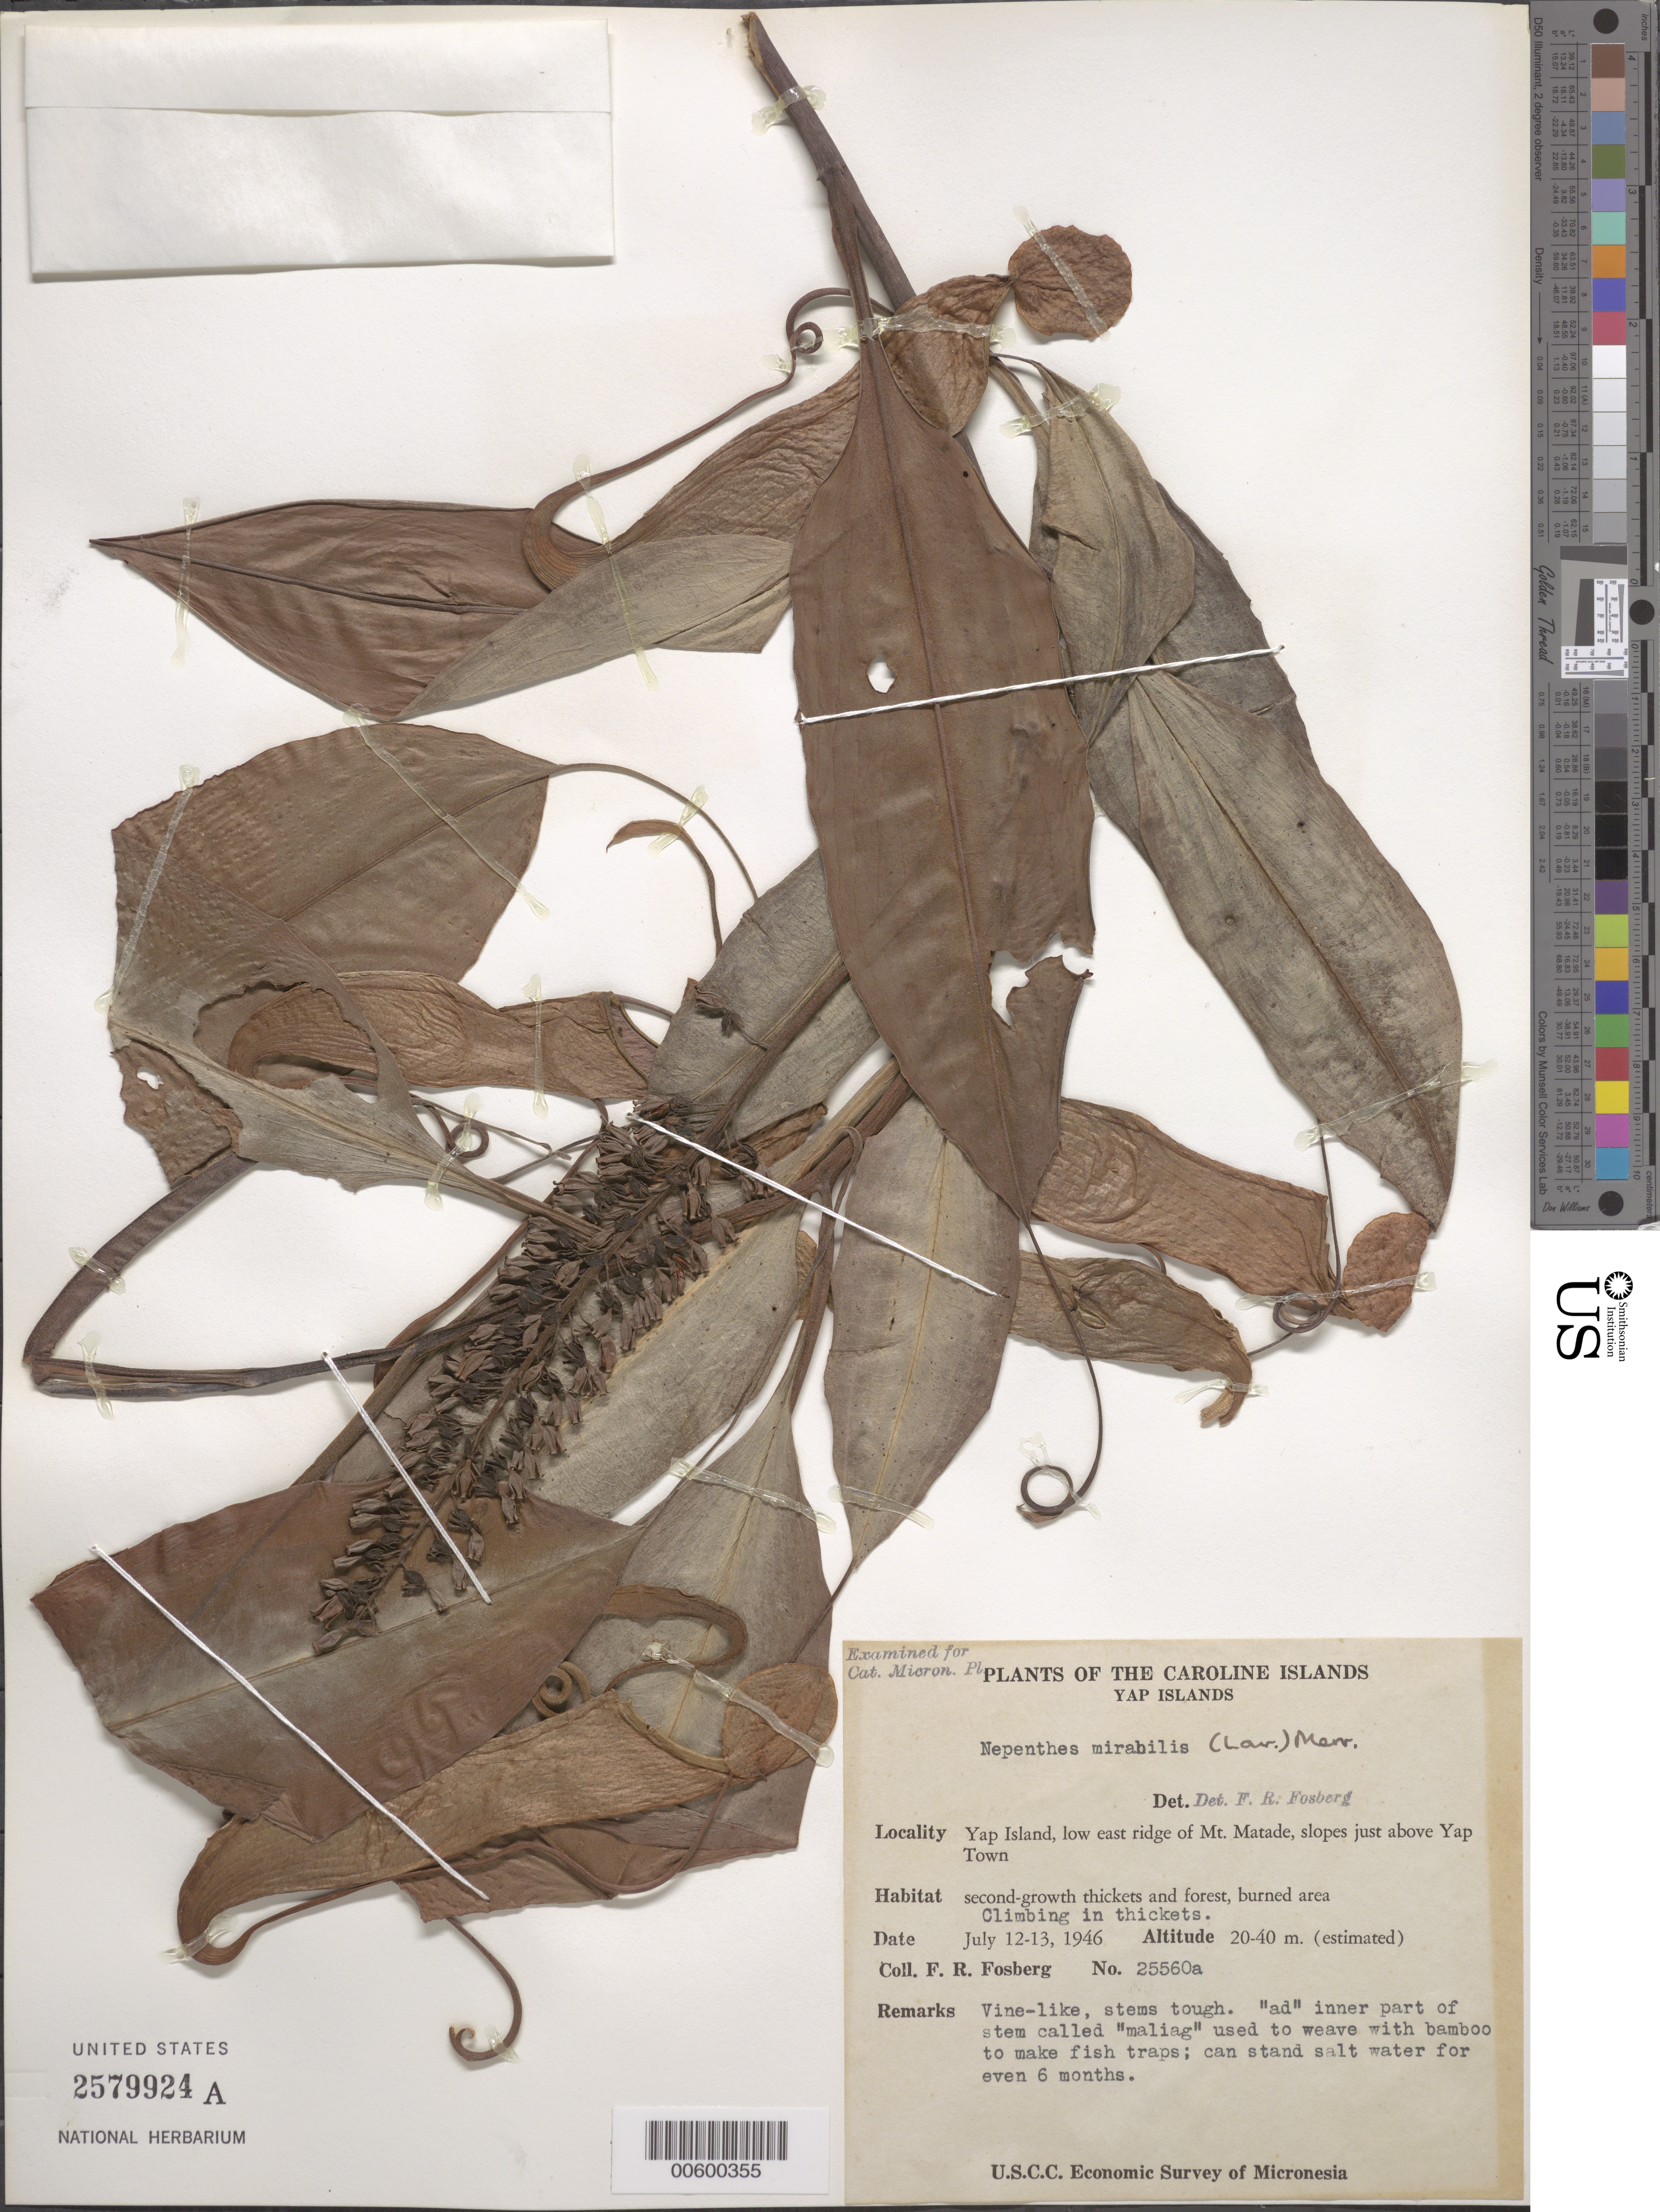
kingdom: Plantae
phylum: Tracheophyta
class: Magnoliopsida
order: Caryophyllales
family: Nepenthaceae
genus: Nepenthes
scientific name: Nepenthes mirabilis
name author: (Lour.) Druce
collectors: F. R. Fosberg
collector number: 25560a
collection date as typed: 12 Jul 1946 to 13 Jul 1946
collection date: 1946-07-12/1946-07-13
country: Micronesia, Federated States of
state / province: Yap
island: Yap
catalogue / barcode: US 2579924A